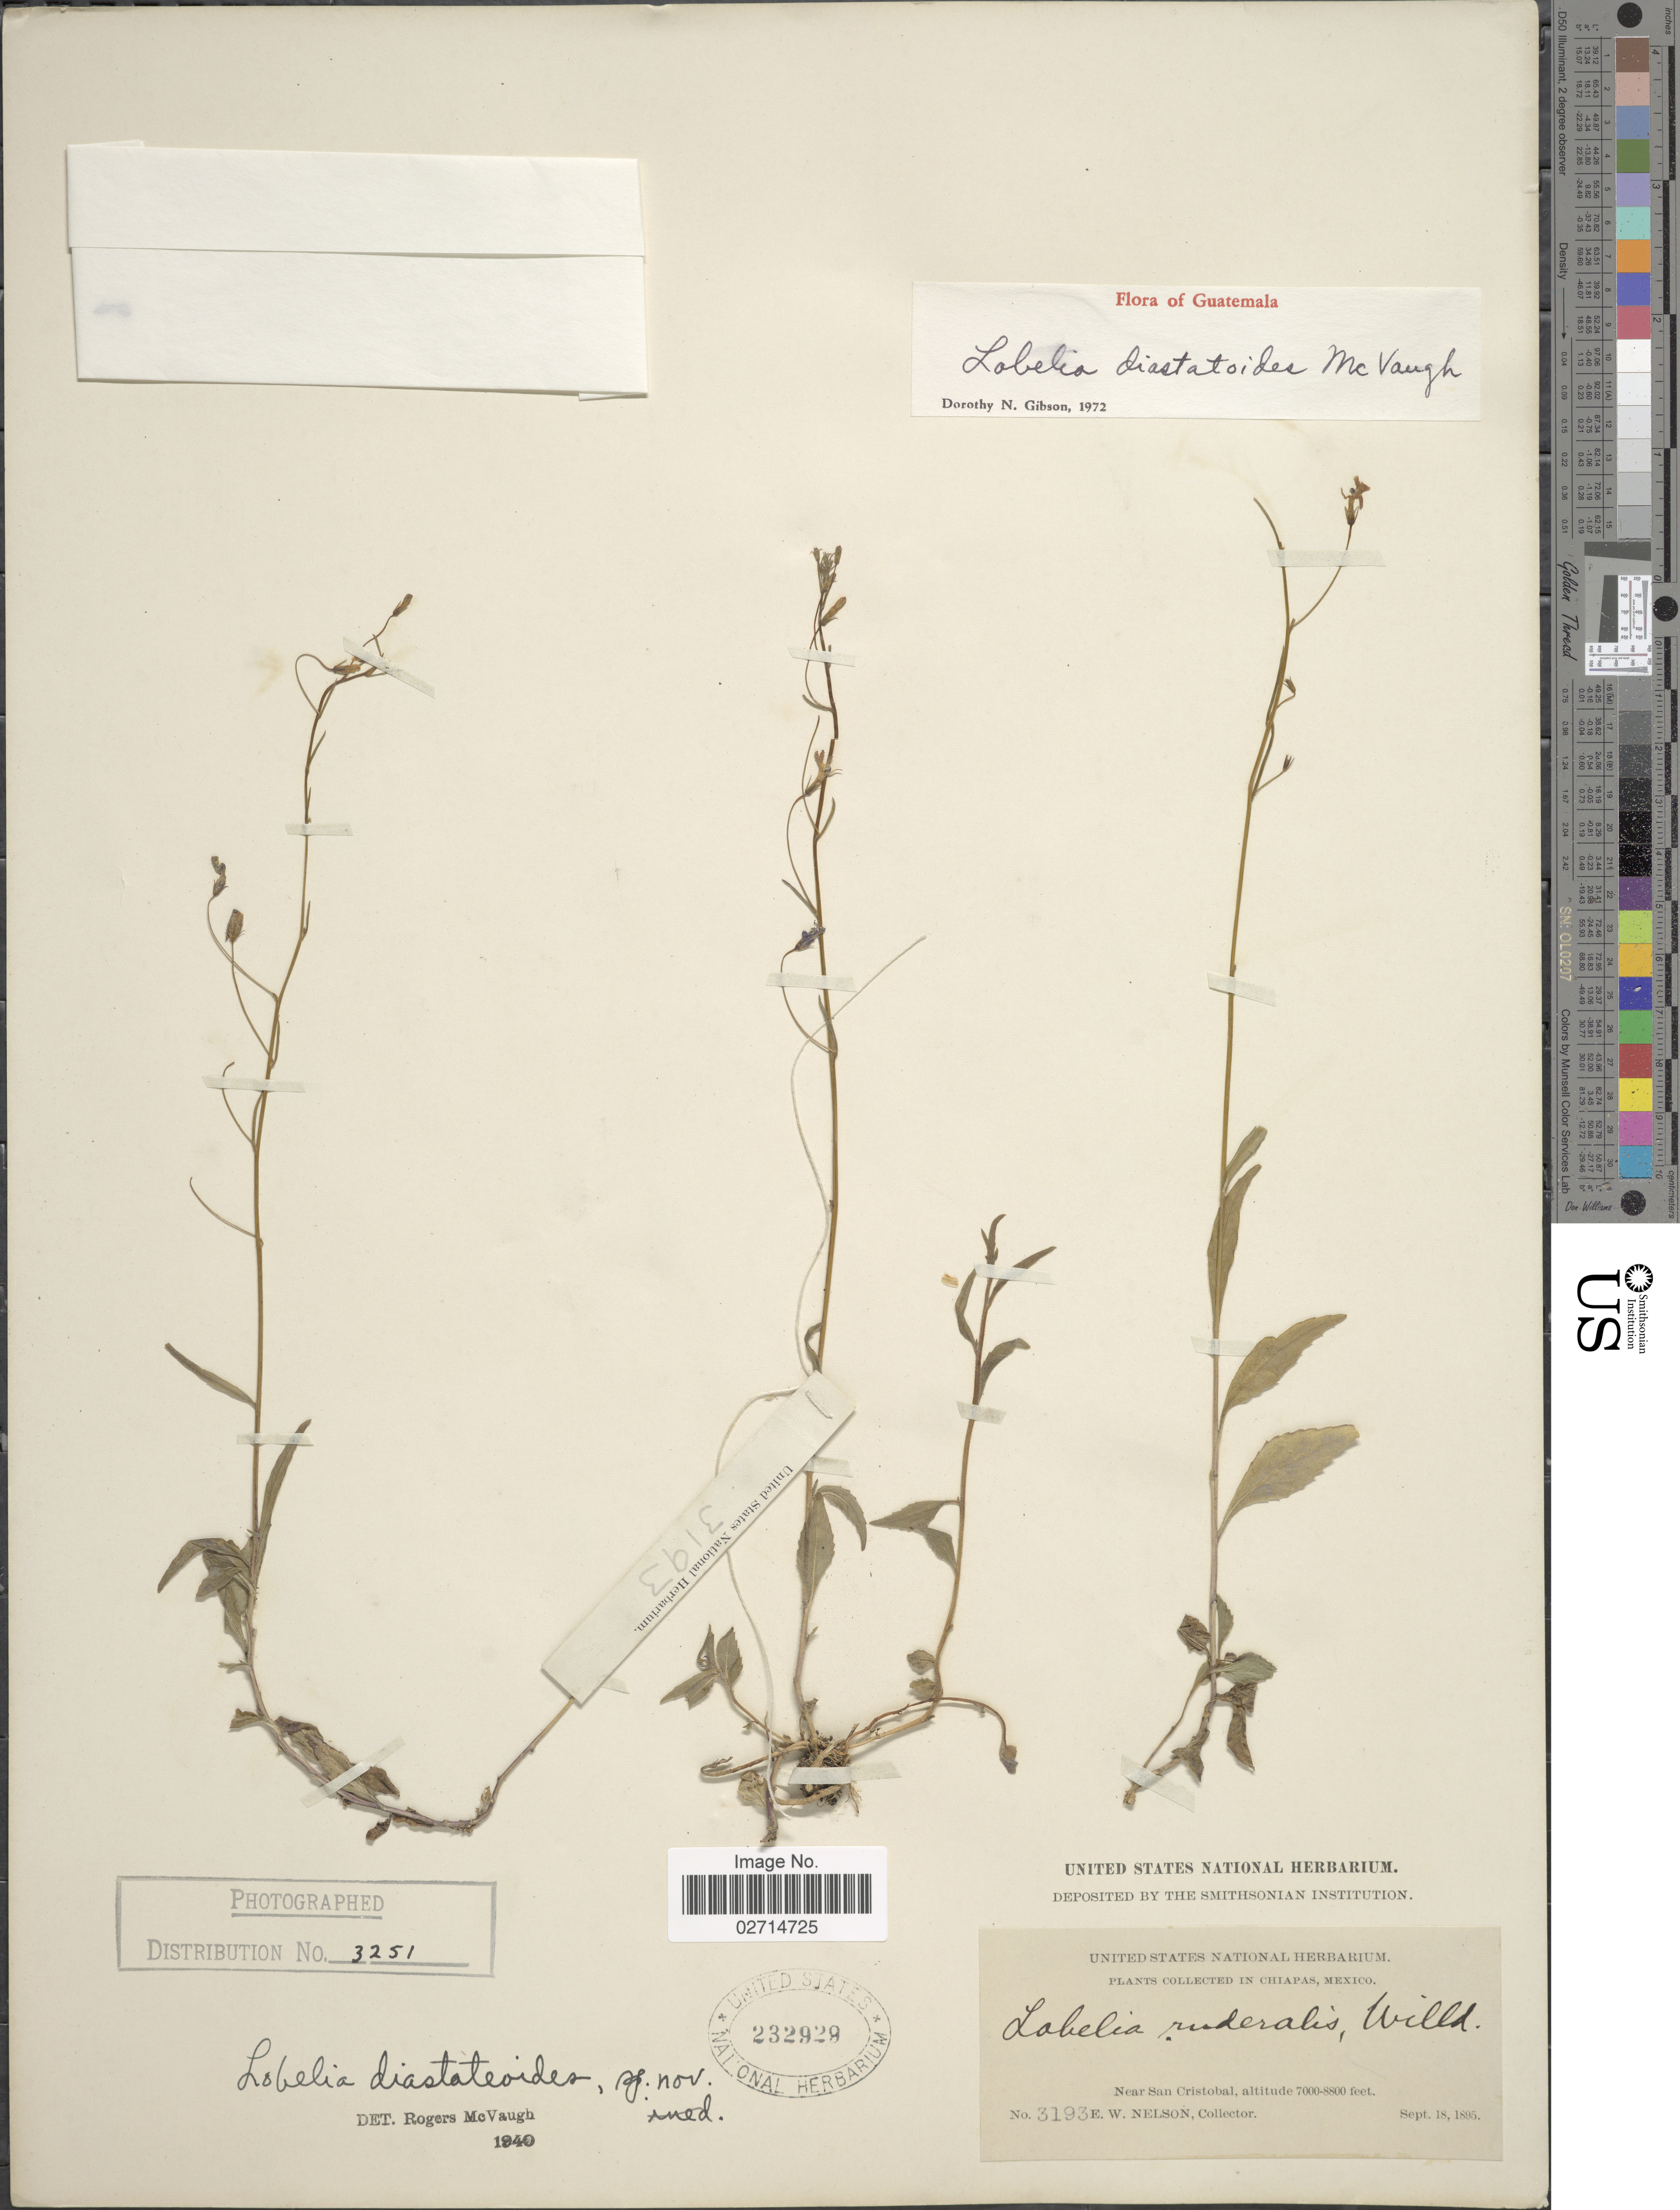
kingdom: Plantae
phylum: Tracheophyta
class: Magnoliopsida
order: Asterales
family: Campanulaceae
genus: Lobelia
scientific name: Lobelia diastateoides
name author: McVaugh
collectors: E. W. Nelson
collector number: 3193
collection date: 1895-09-18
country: Mexico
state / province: Chiapas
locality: Near San Cristobal.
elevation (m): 2134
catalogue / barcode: US 232929